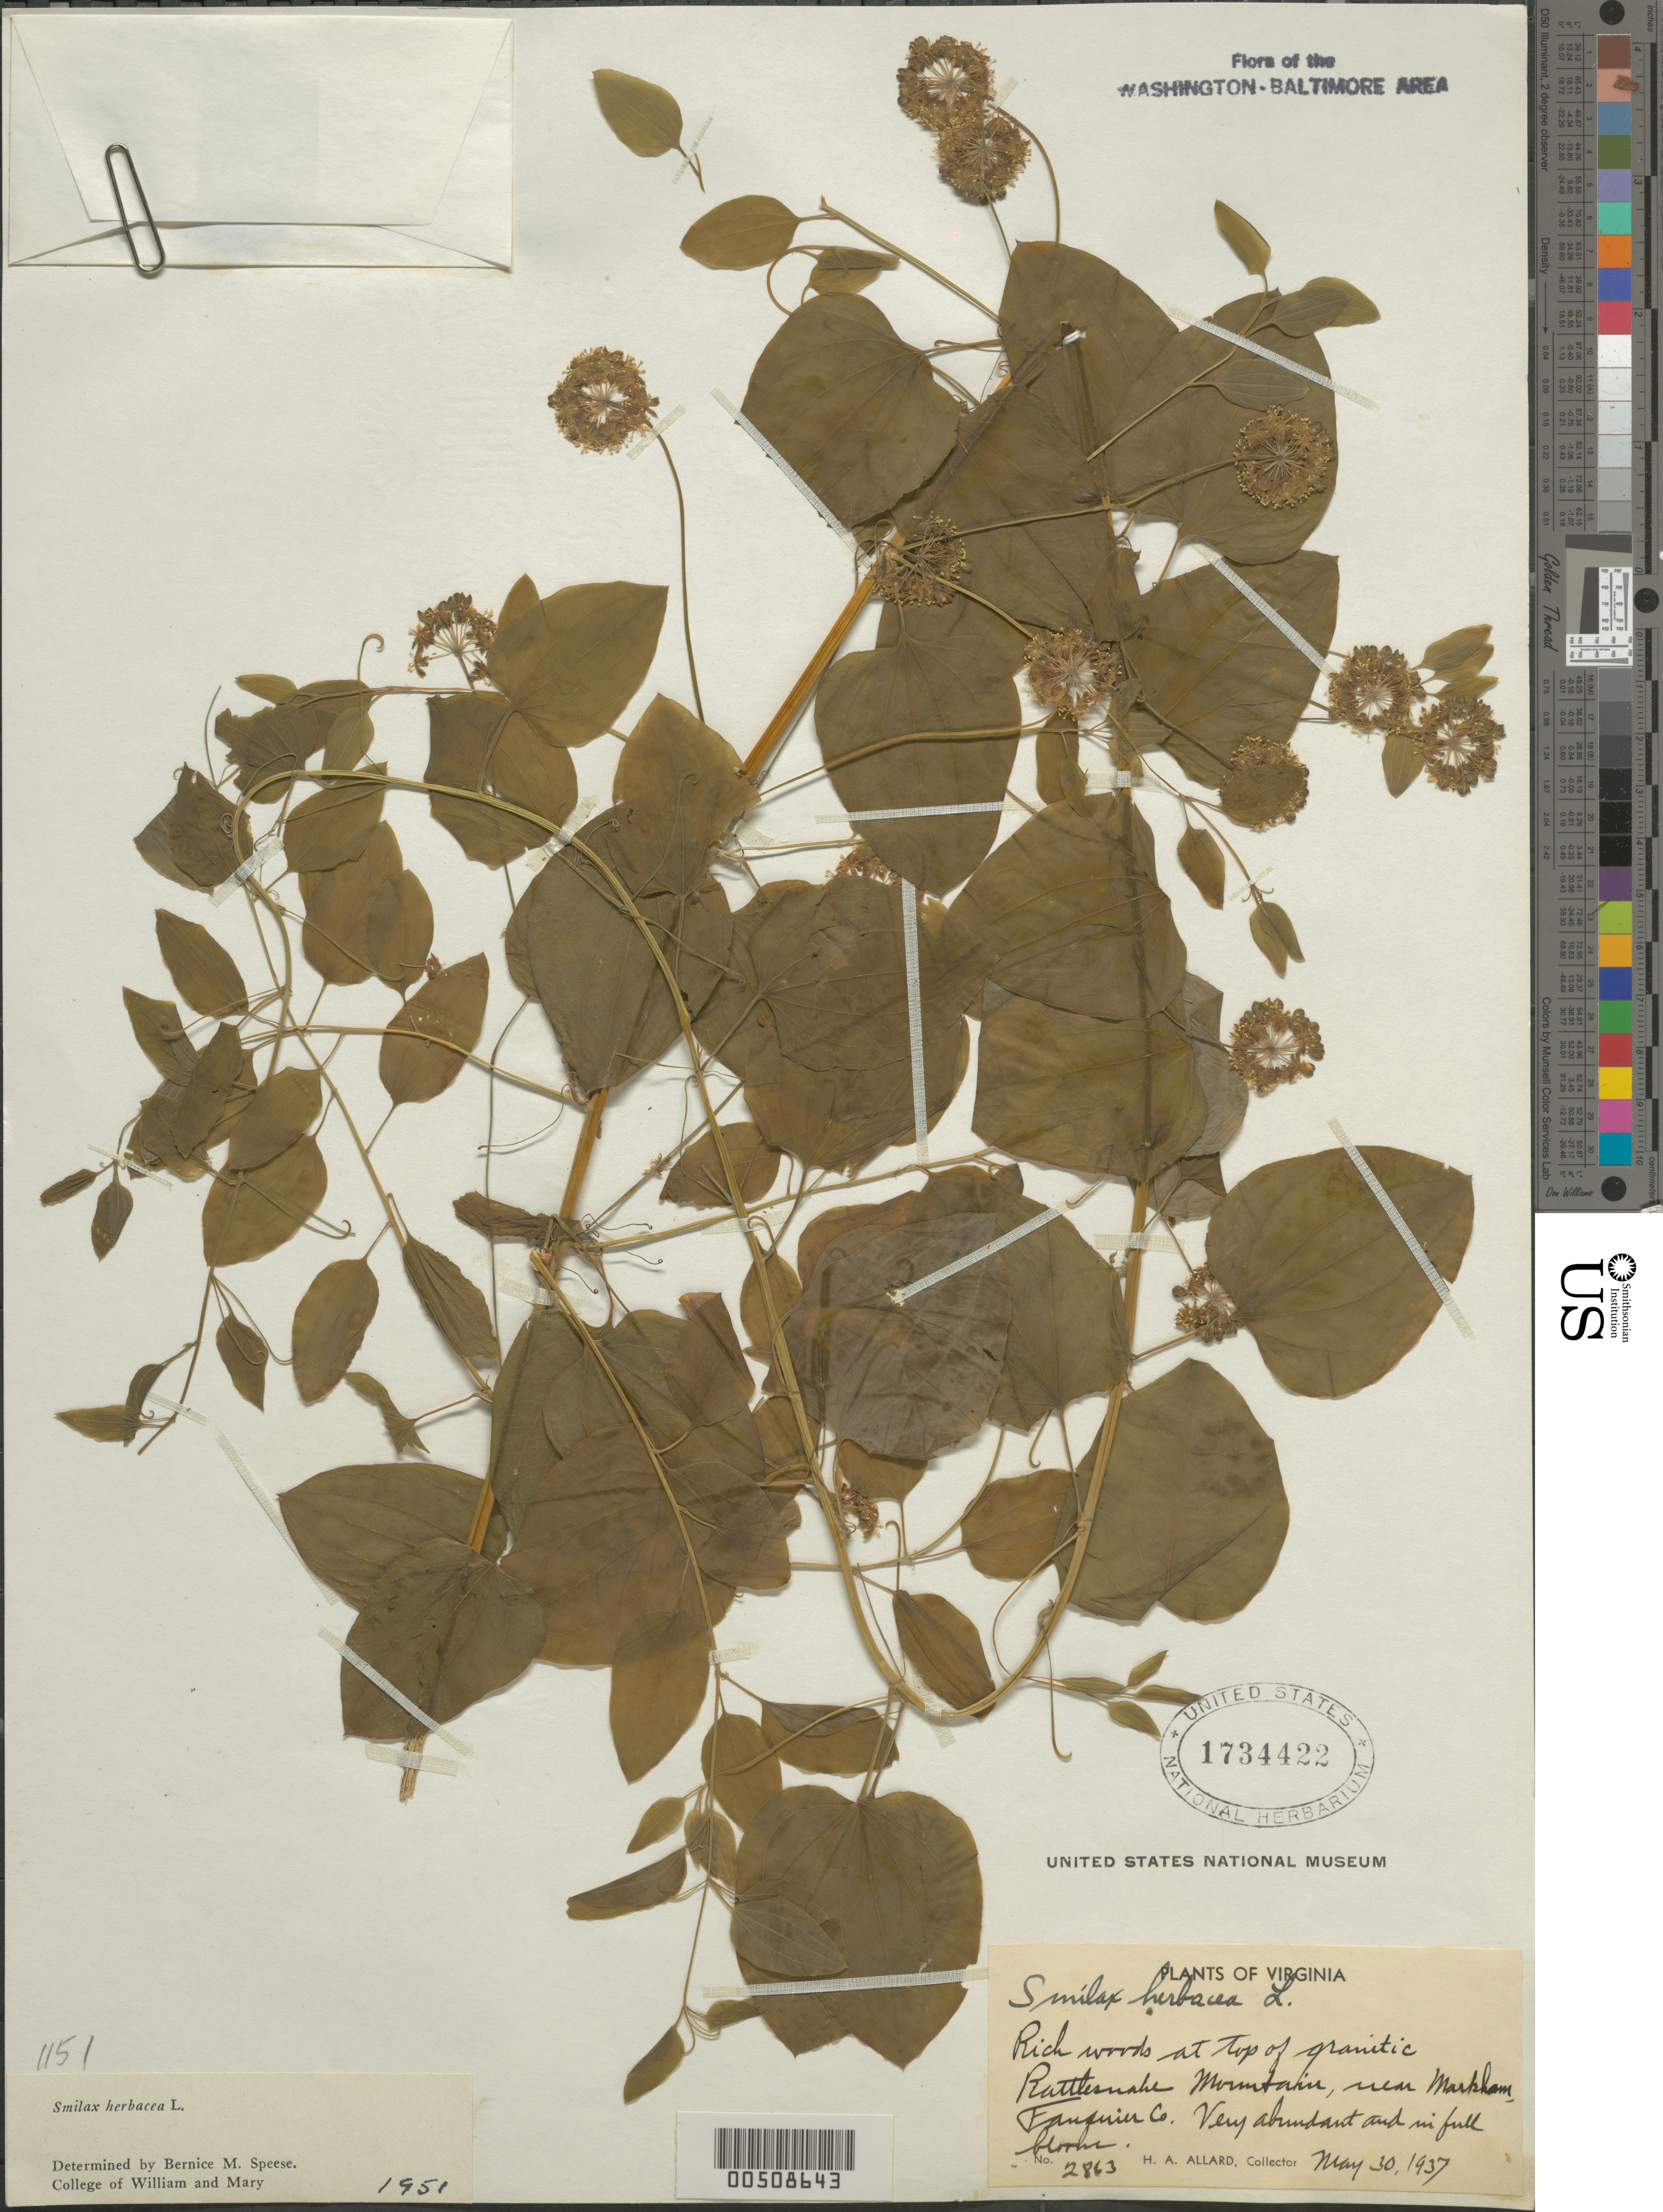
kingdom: Plantae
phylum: Tracheophyta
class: Liliopsida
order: Liliales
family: Smilacaceae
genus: Smilax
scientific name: Smilax herbacea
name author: L.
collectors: H. A. Allard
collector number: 2863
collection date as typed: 30 May 1937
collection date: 1937-05-30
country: United States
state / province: Virginia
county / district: Fauquier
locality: Rattlesnake Mountain, near Markham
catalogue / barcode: US 1734422